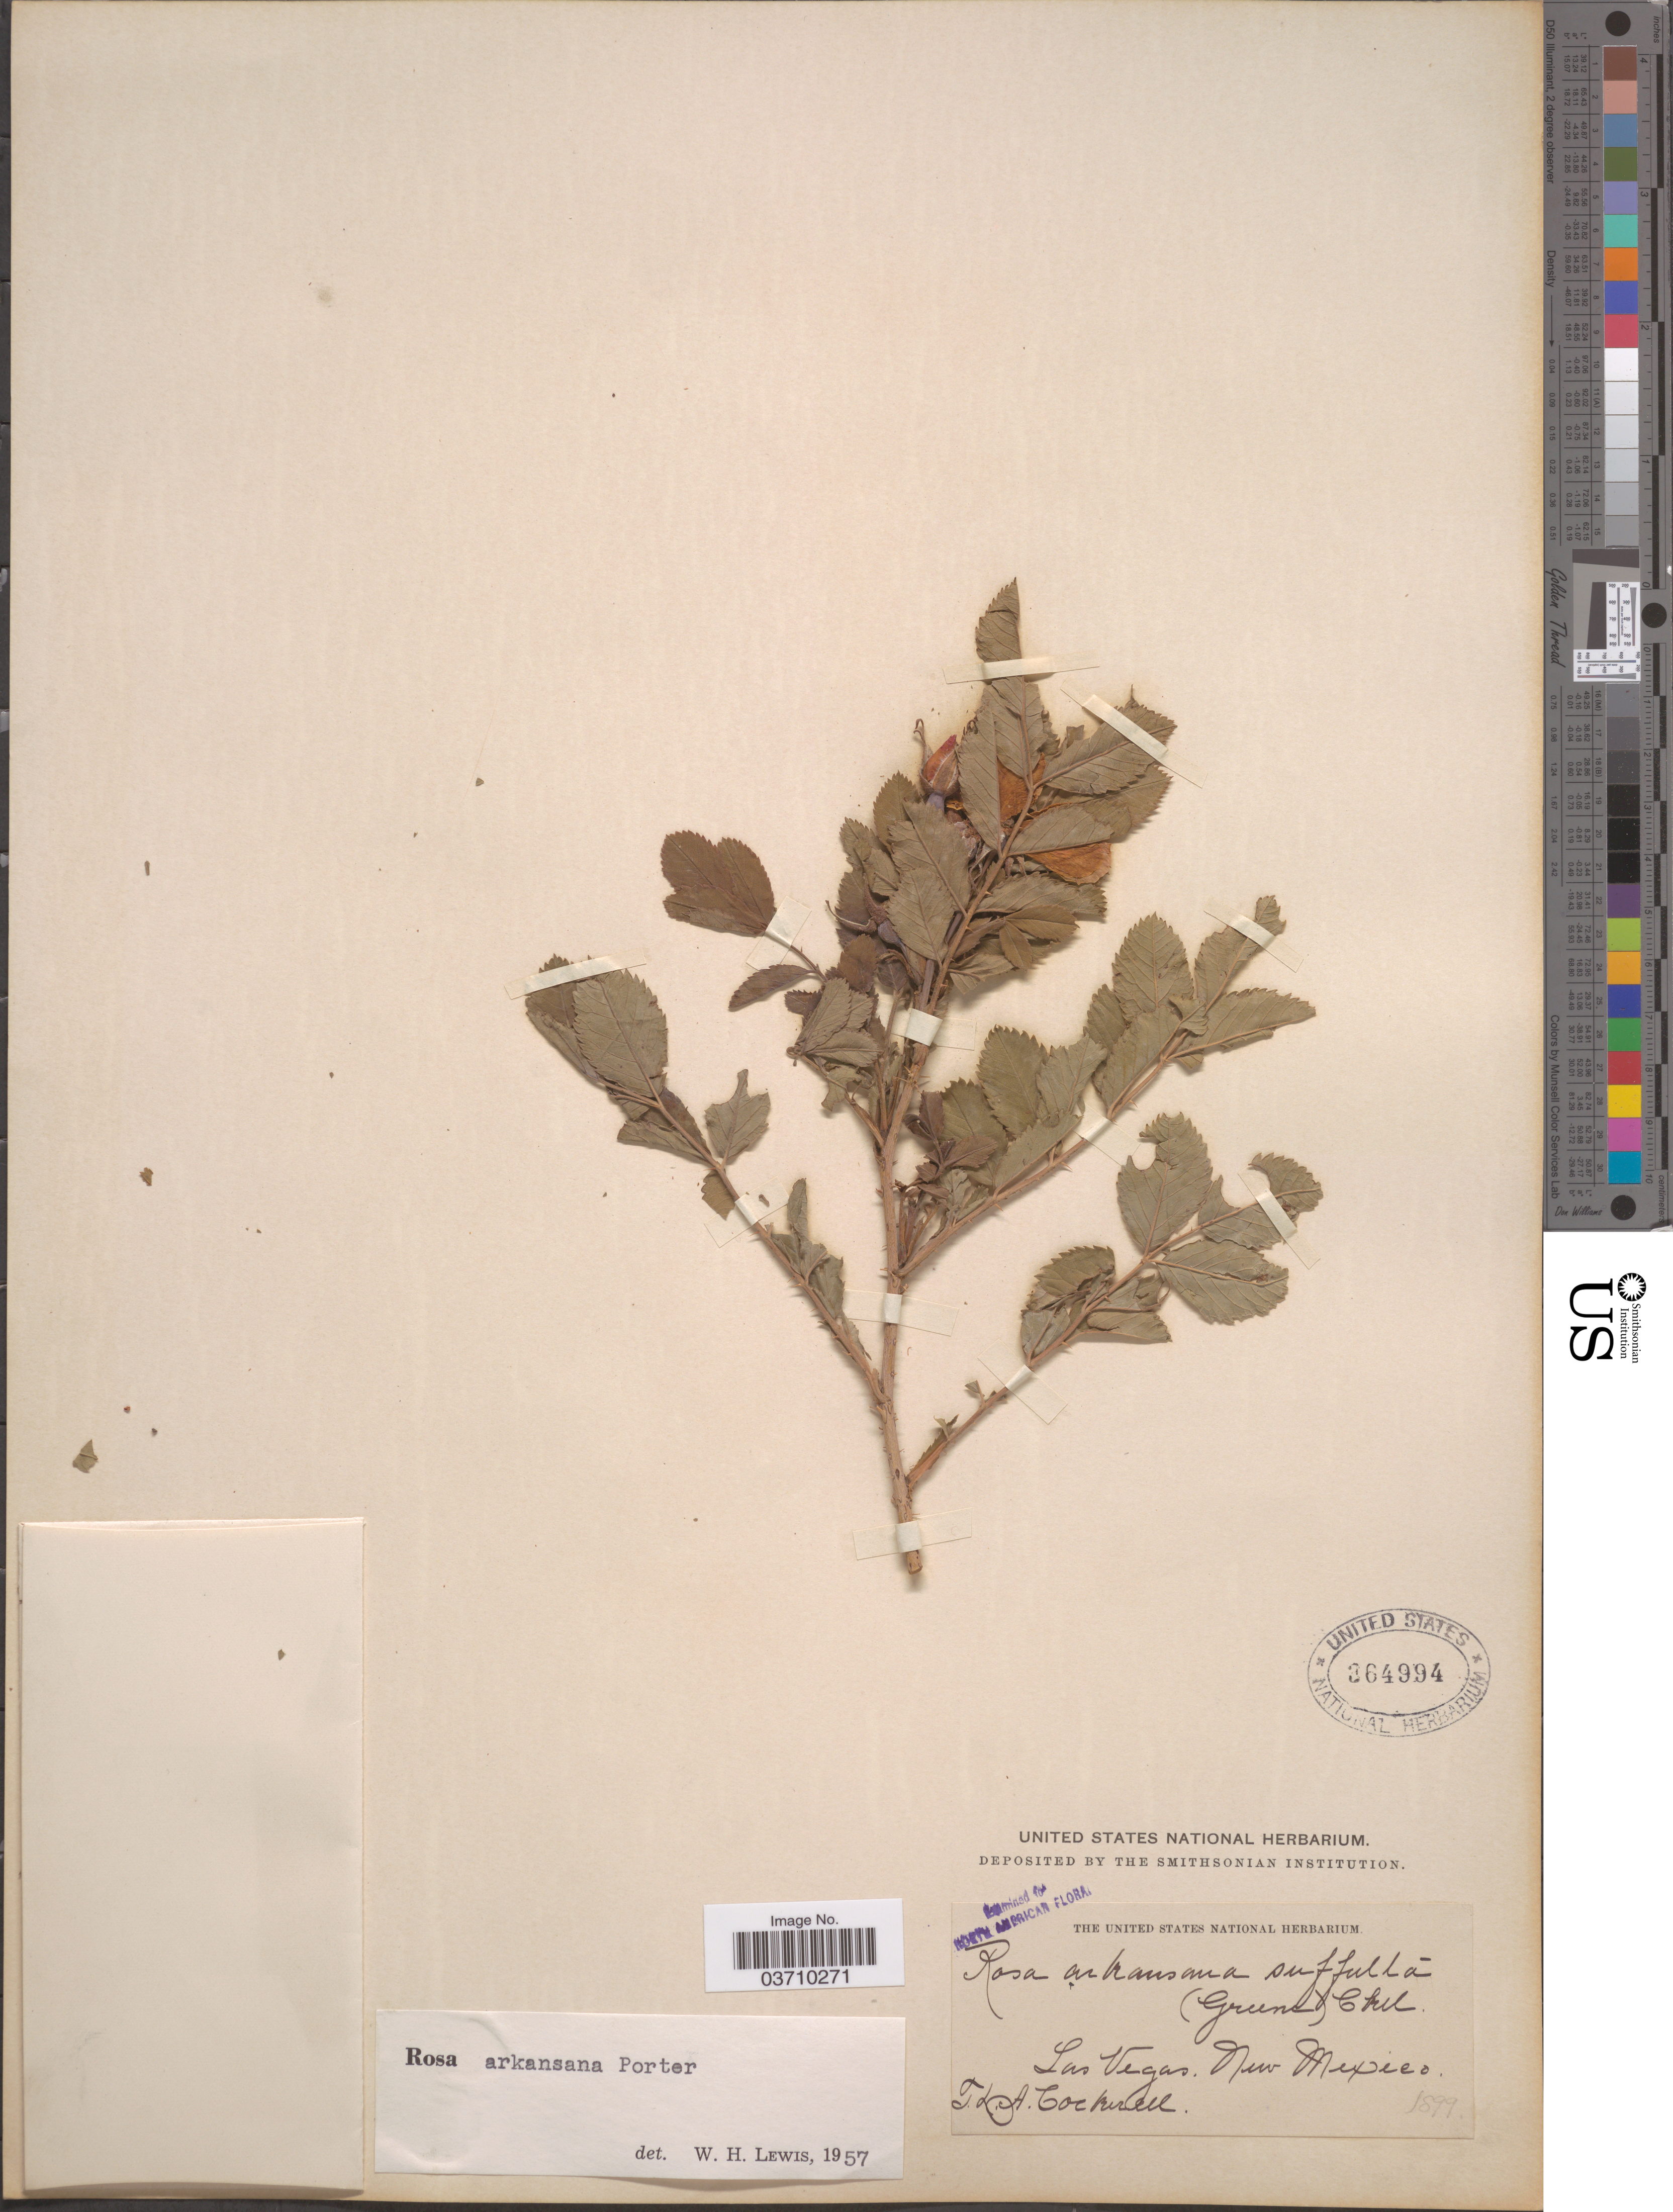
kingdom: Plantae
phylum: Tracheophyta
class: Magnoliopsida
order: Rosales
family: Rosaceae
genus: Rosa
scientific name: Rosa arkansana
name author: Porter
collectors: T. Cockerell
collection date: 1899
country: United States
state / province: New Mexico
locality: Las Vegas.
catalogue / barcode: US 364994